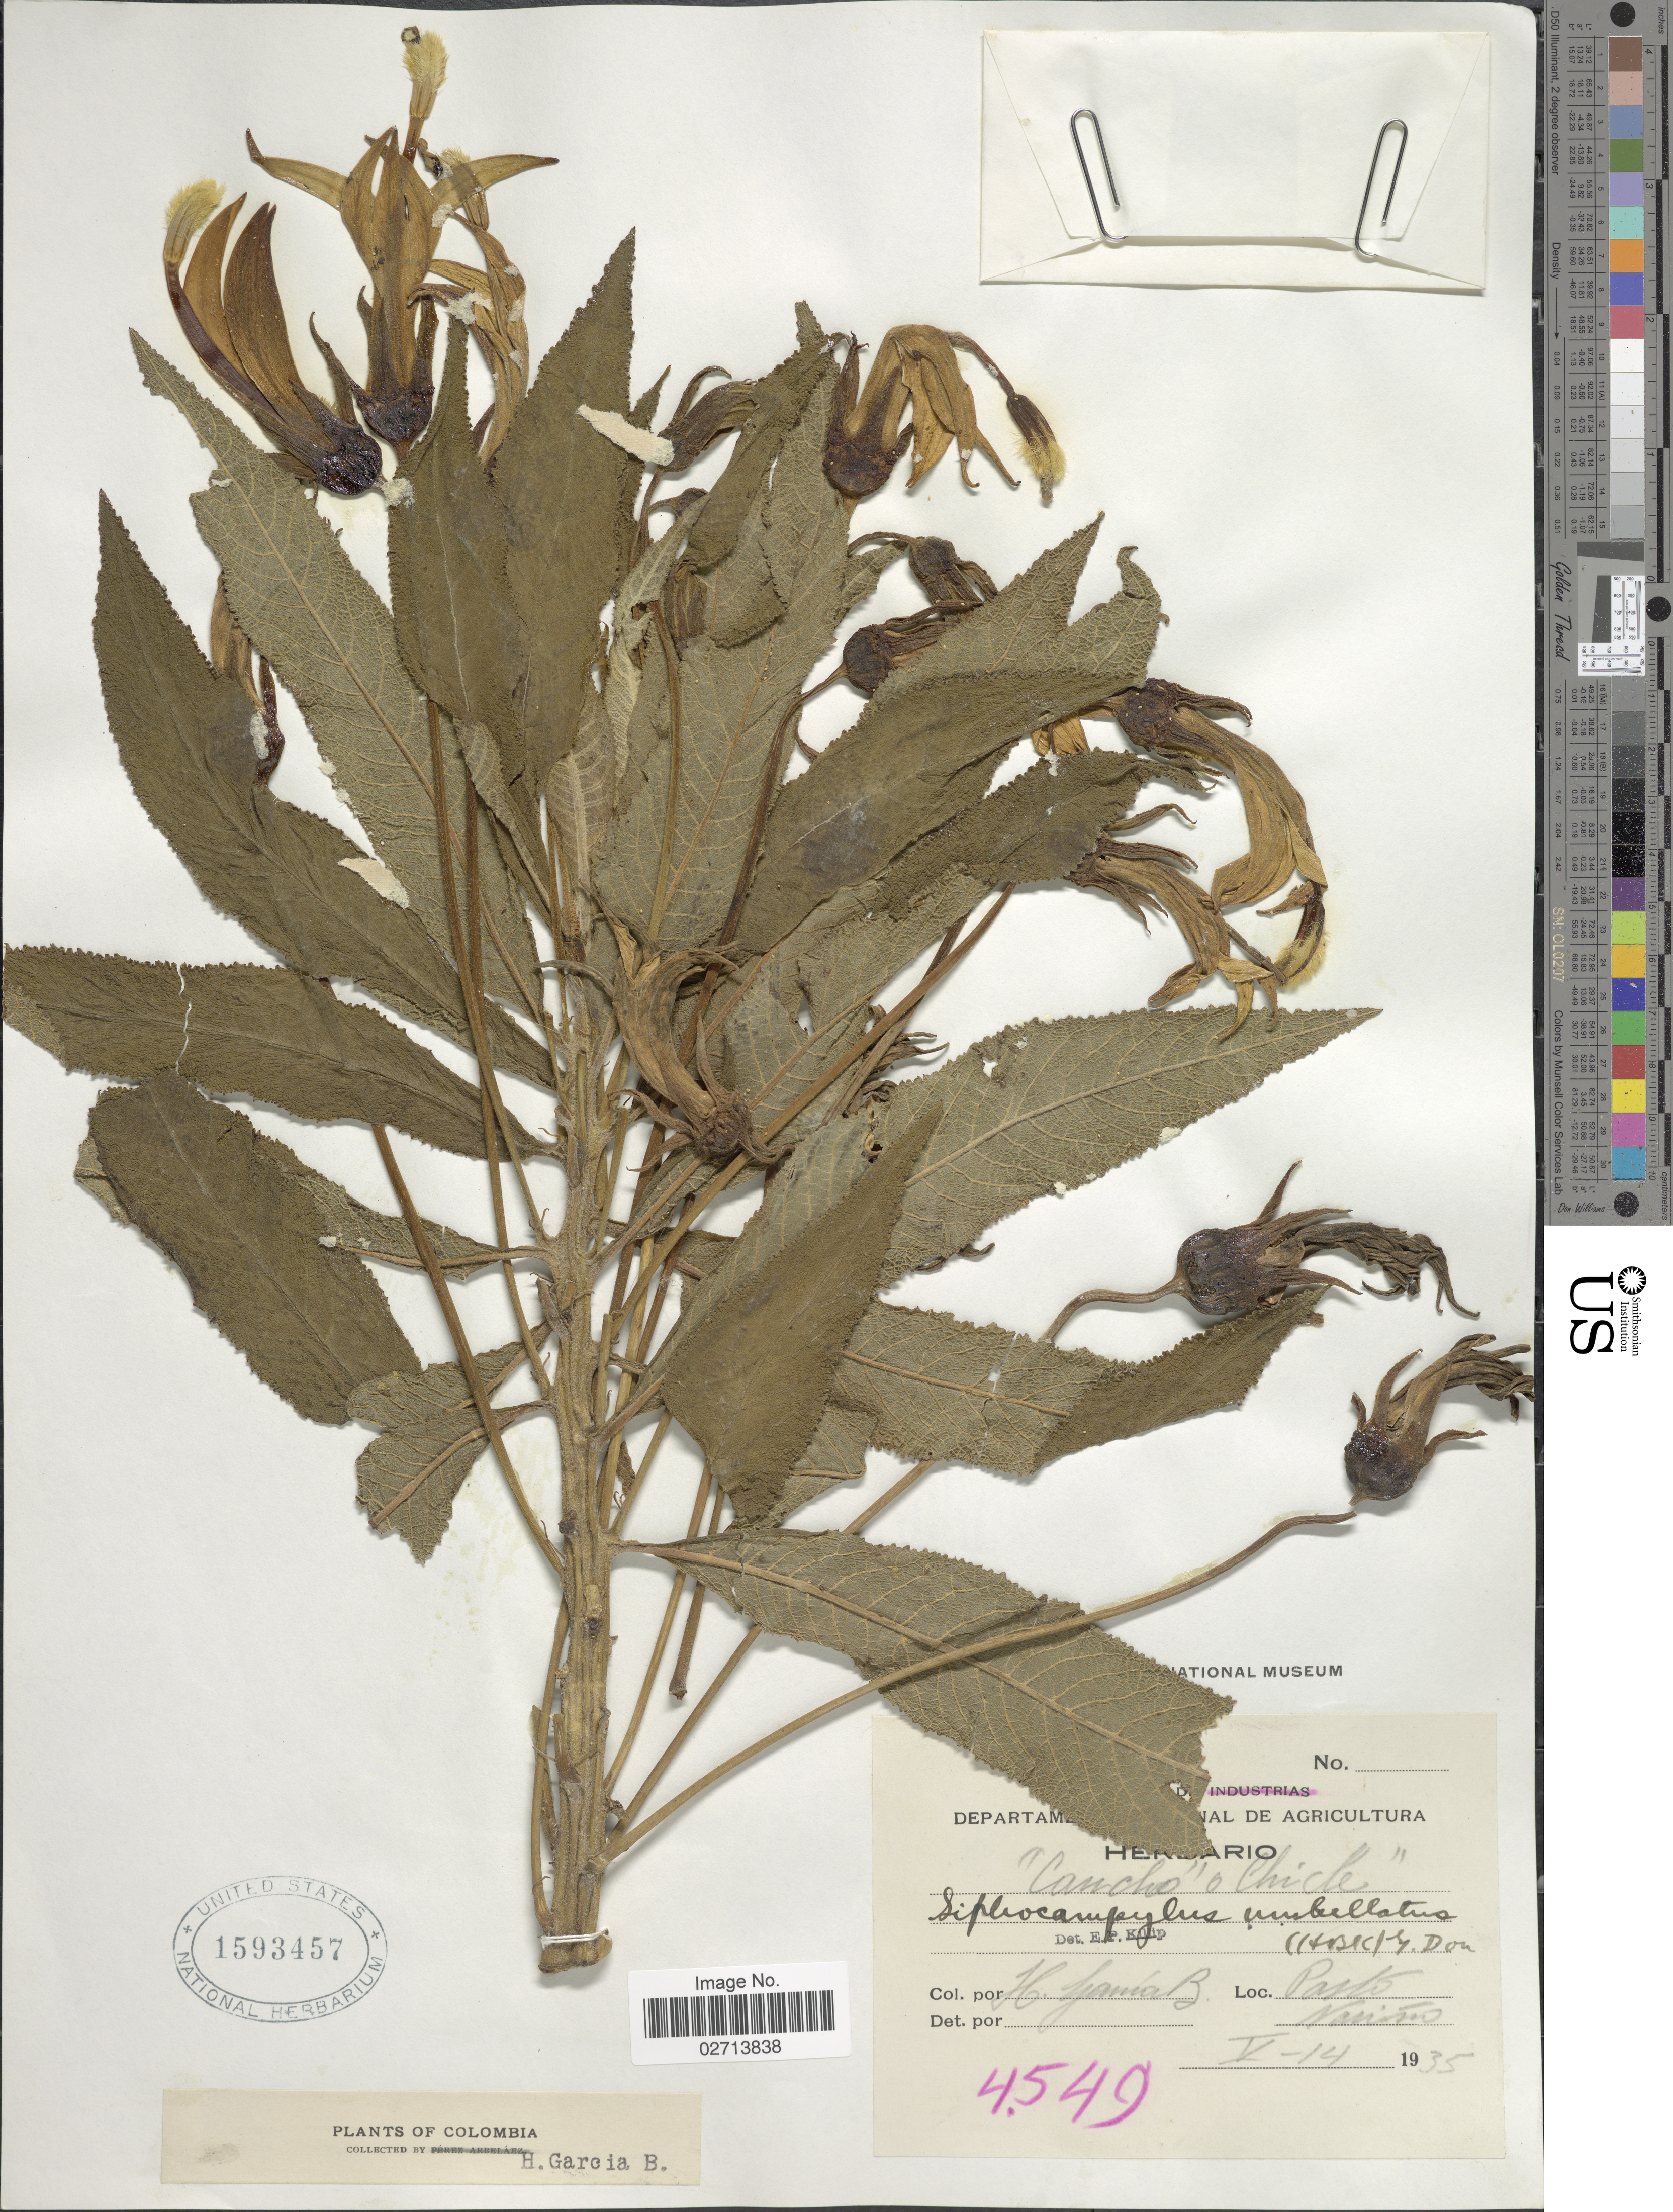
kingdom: Plantae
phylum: Tracheophyta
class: Magnoliopsida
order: Asterales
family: Campanulaceae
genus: Siphocampylus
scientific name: Siphocampylus giganteus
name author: (Cav.) G. Don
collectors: H. García Barriga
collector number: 4549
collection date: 1935-05-14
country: Colombia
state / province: Nariño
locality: Pasto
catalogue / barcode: US 1593457